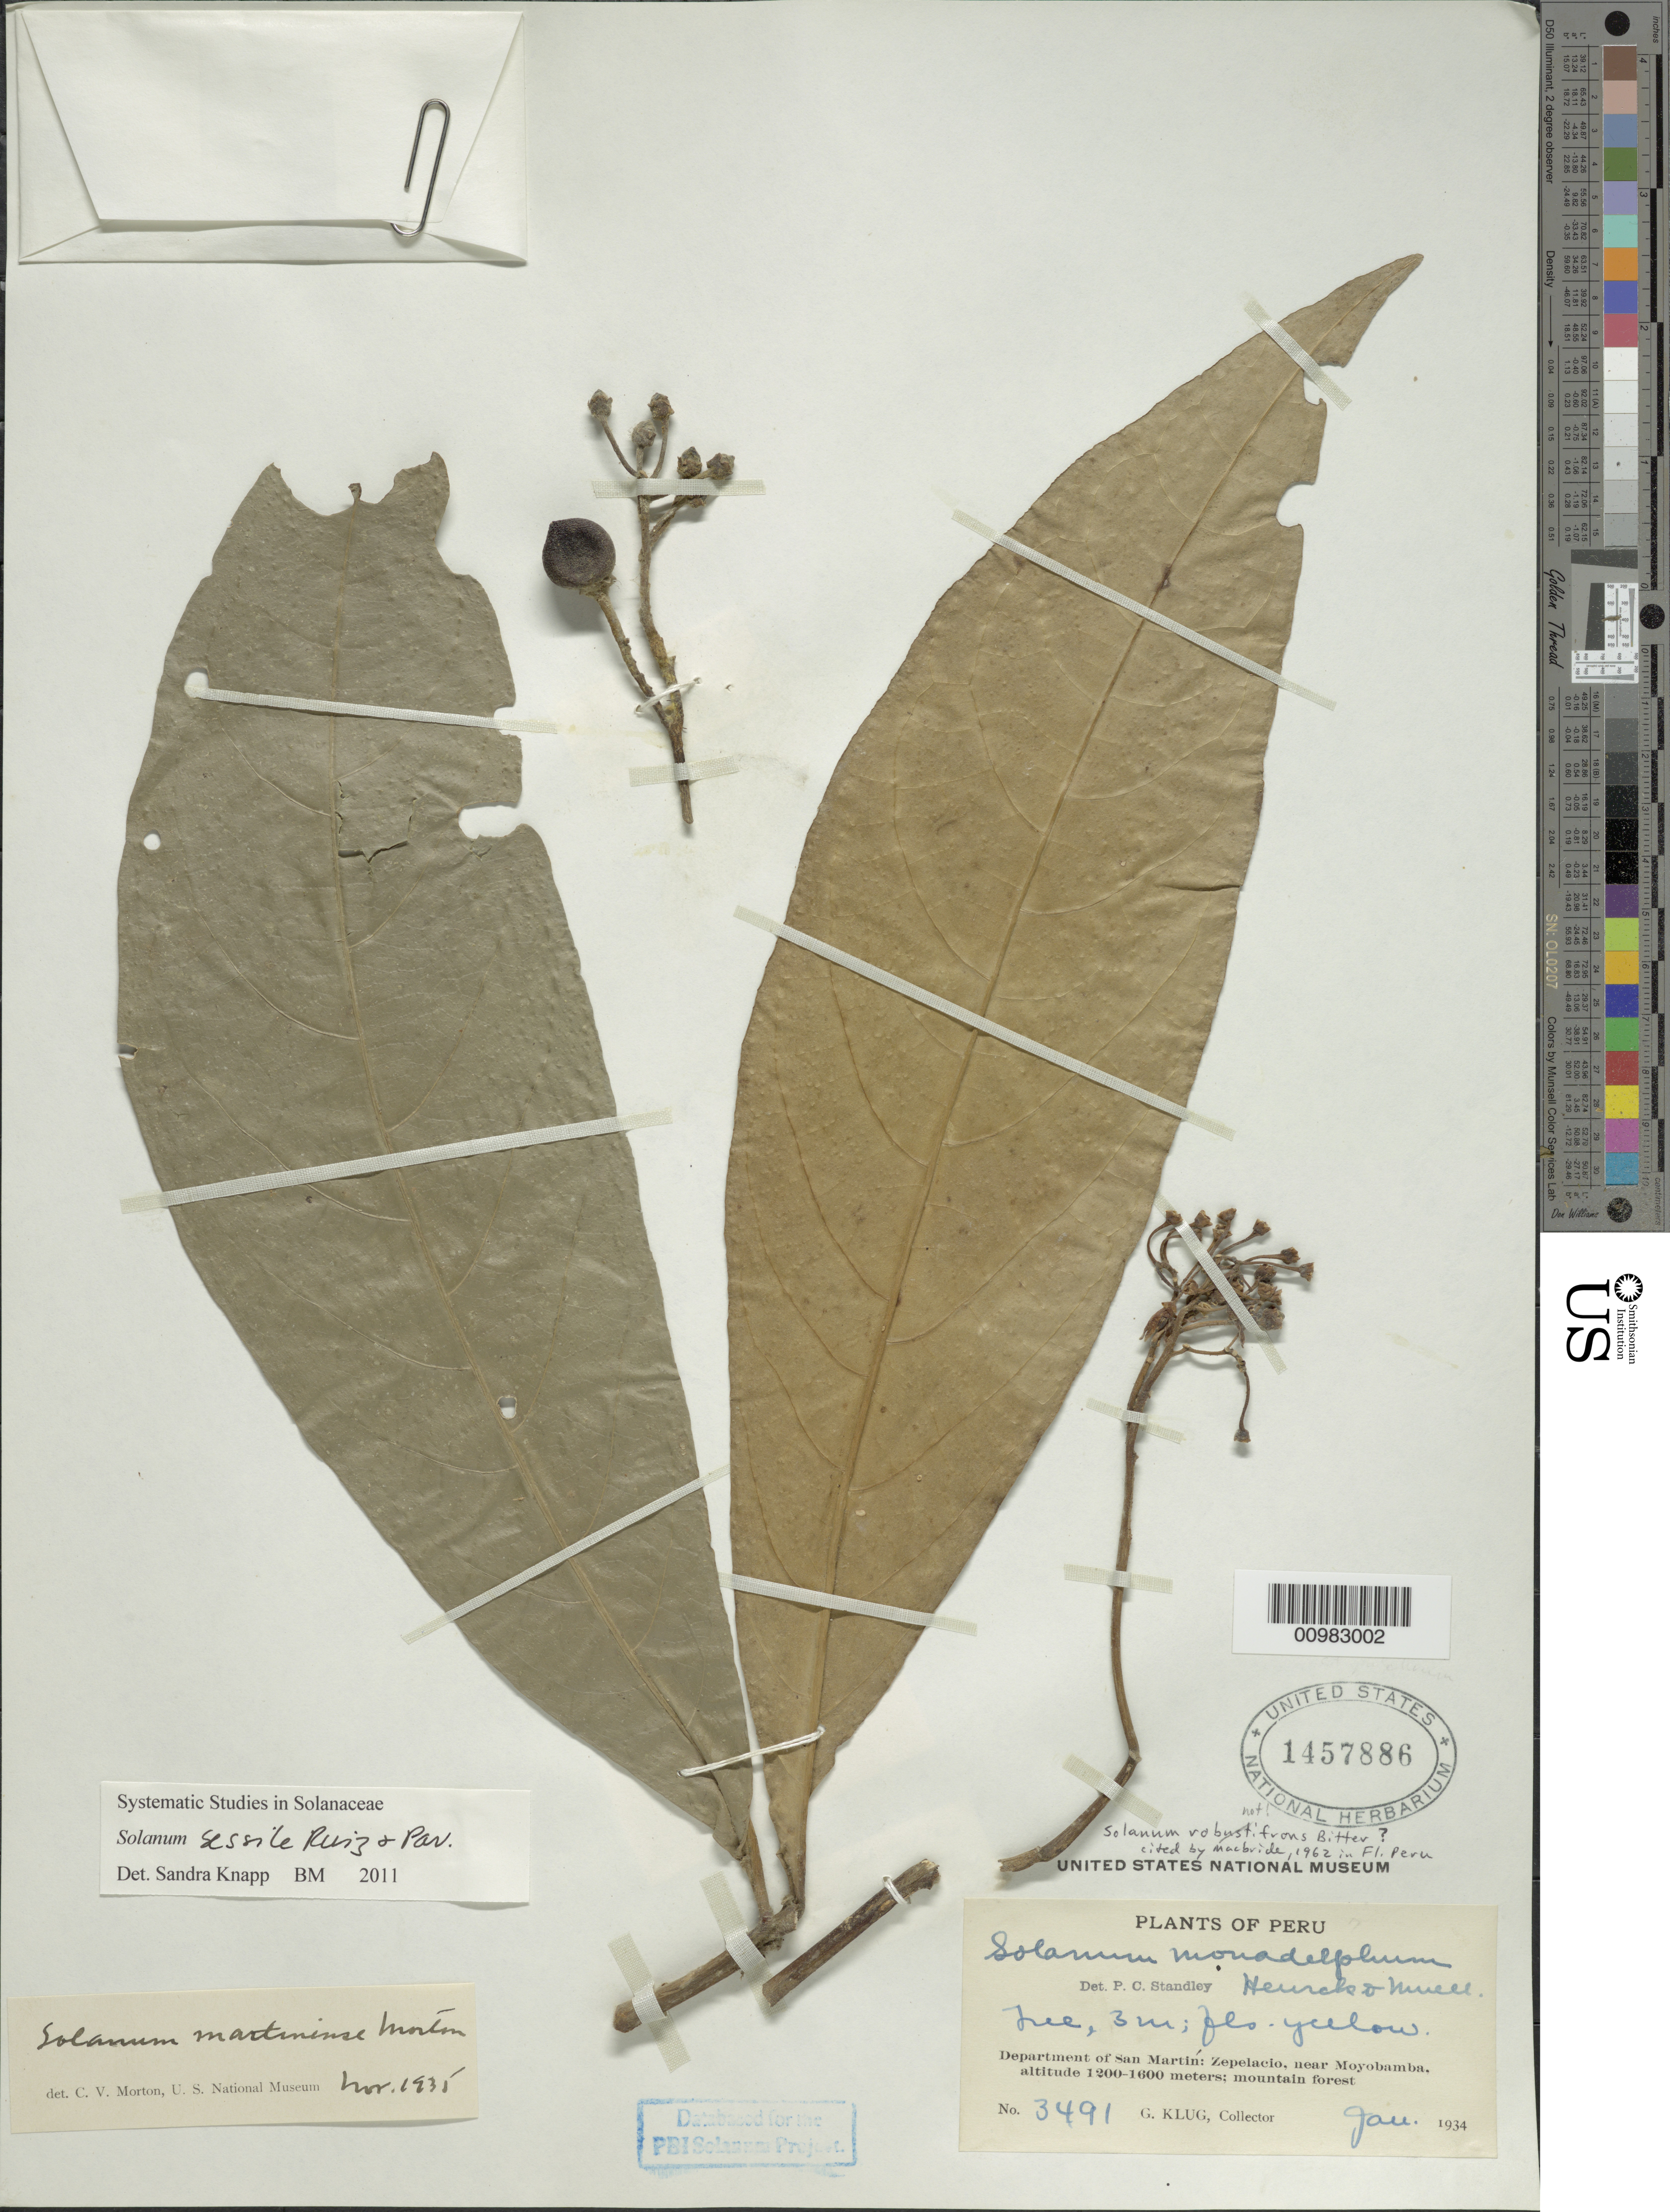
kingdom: Plantae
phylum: Tracheophyta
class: Magnoliopsida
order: Solanales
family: Solanaceae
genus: Solanum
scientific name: Solanum monadelphum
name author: Van Heurck & Müll. Arg.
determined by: Standley, Paul C.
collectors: G. Klug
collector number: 3491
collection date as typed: Jan 1934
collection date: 1934-01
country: Peru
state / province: San Martín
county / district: Moyobamba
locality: near Moyobamba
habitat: mountain forest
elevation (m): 1200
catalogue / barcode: US 1457886